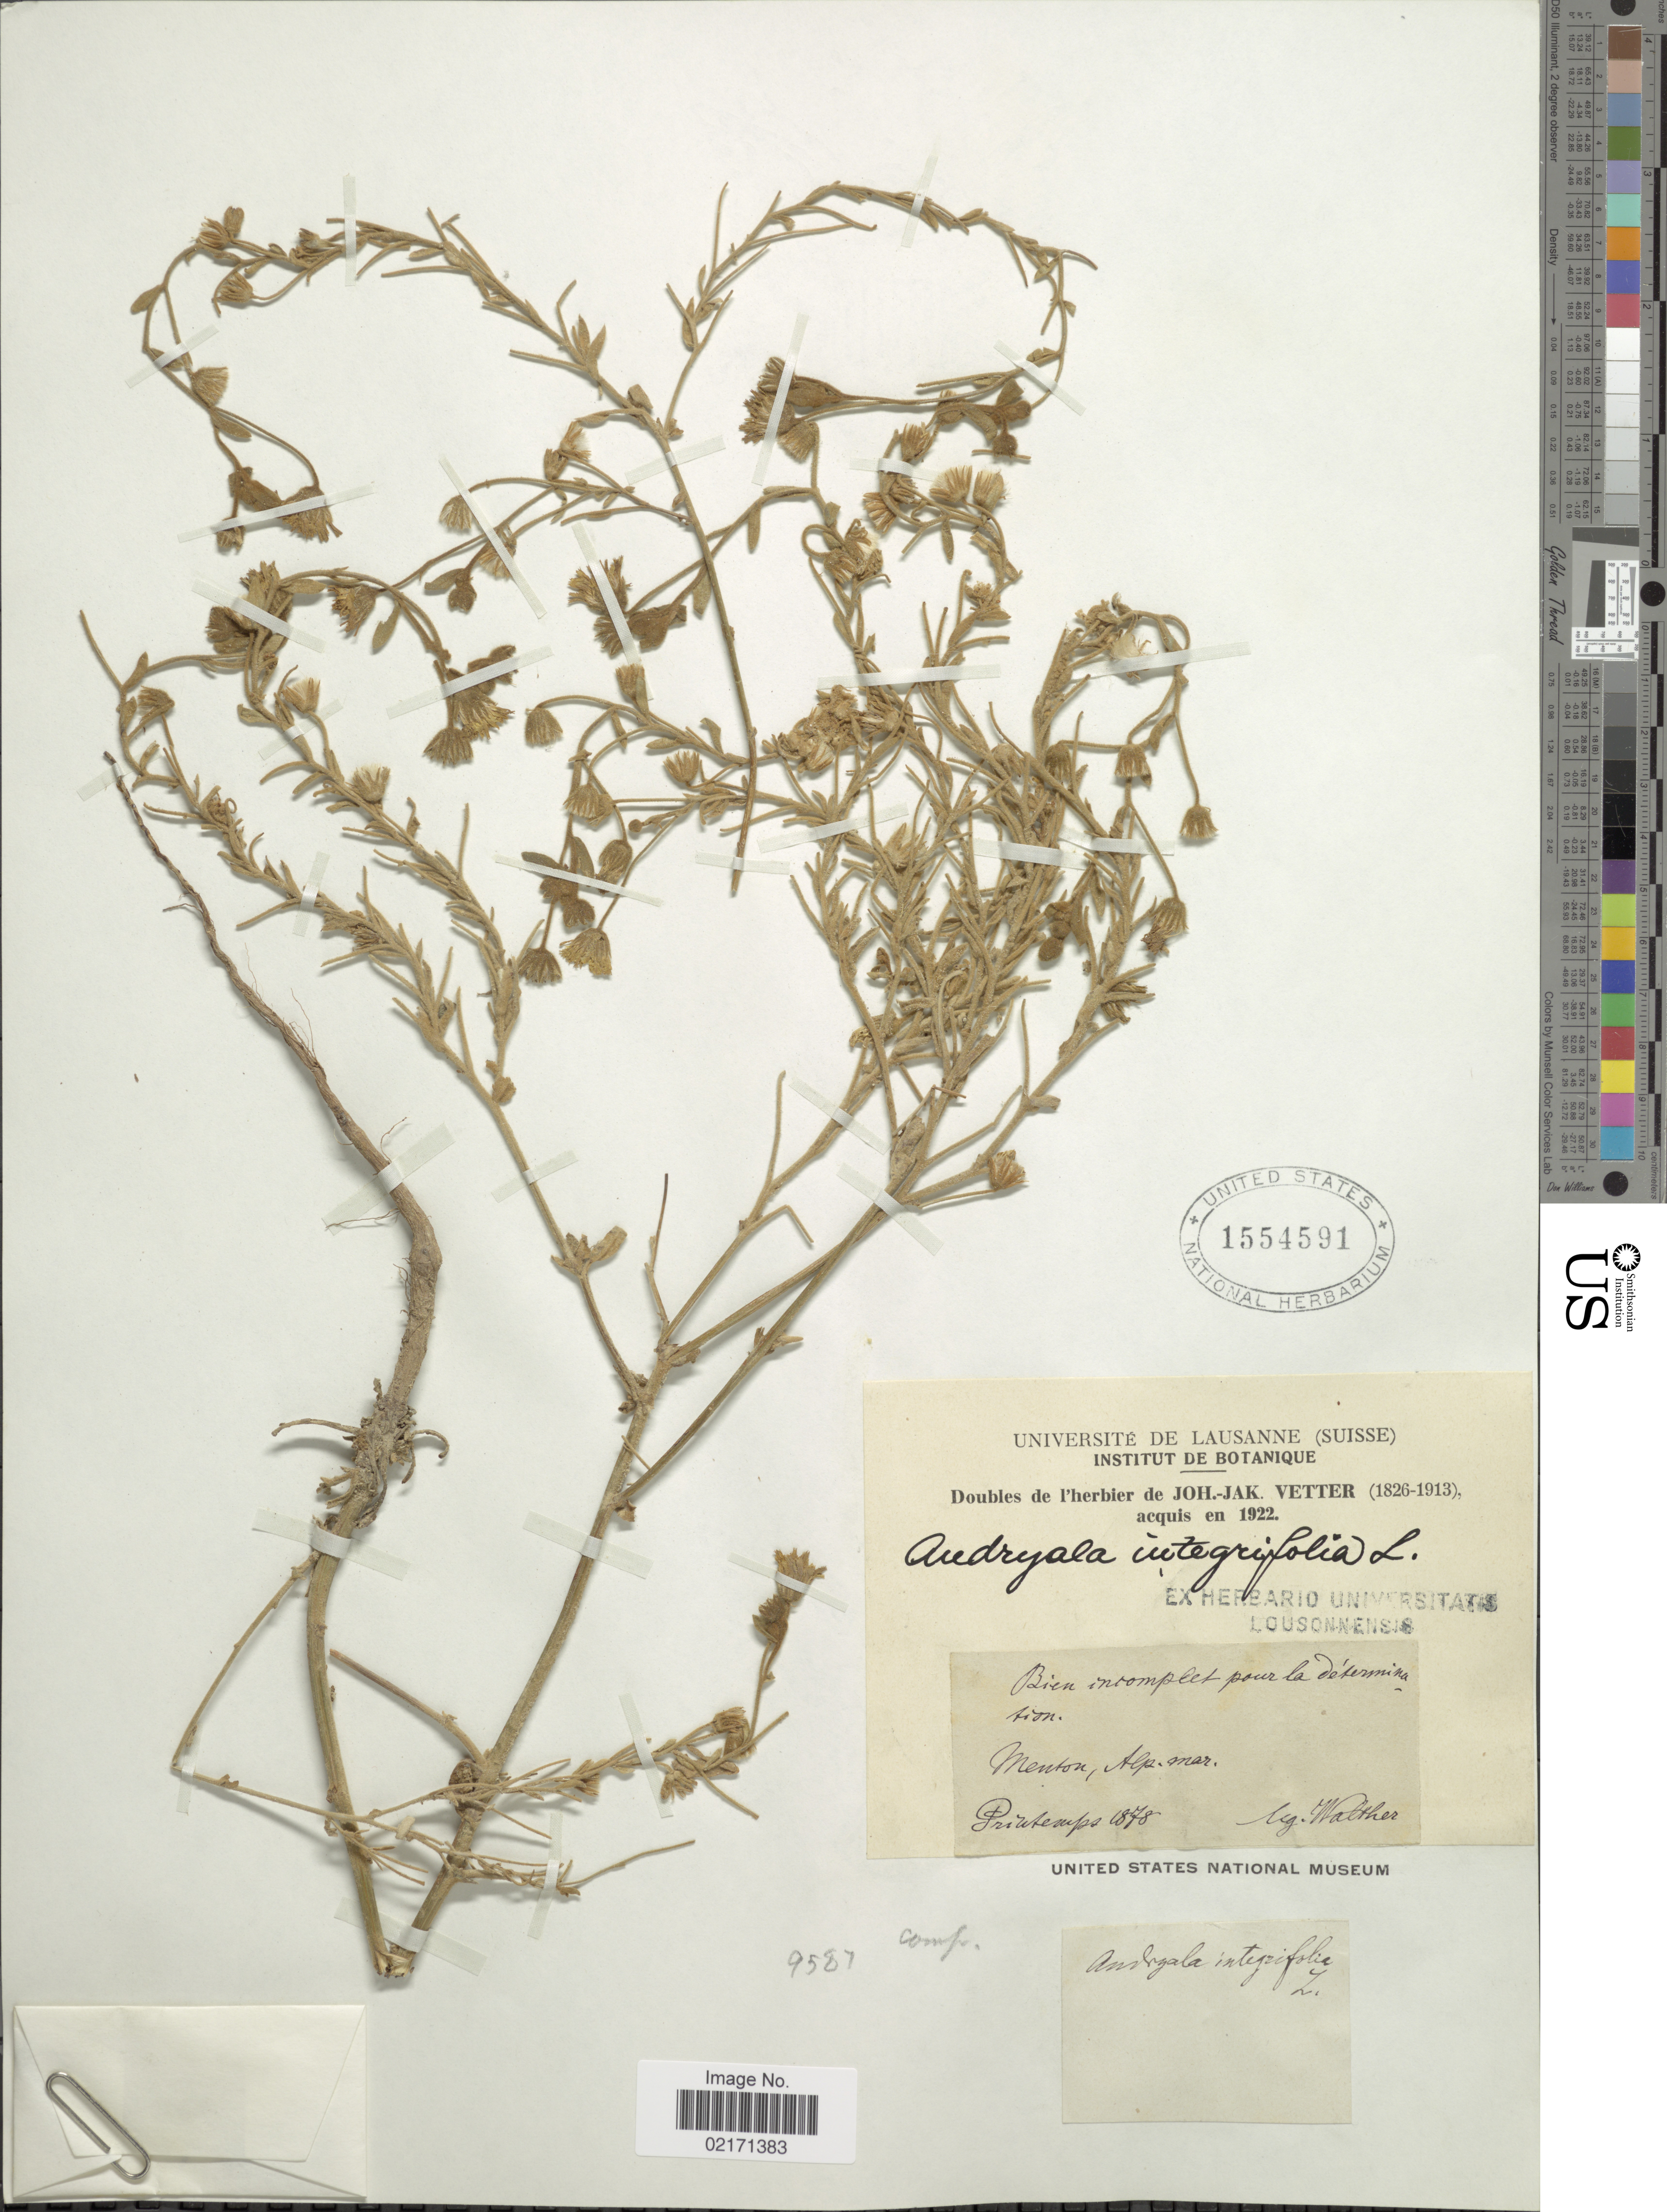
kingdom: Plantae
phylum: Tracheophyta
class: Magnoliopsida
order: Asterales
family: Asteraceae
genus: Andryala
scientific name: Andryala integrifolia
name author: L.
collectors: -- Walther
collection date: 1878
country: France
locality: Menton, Alp. mar. Printempo.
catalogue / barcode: US 1554591